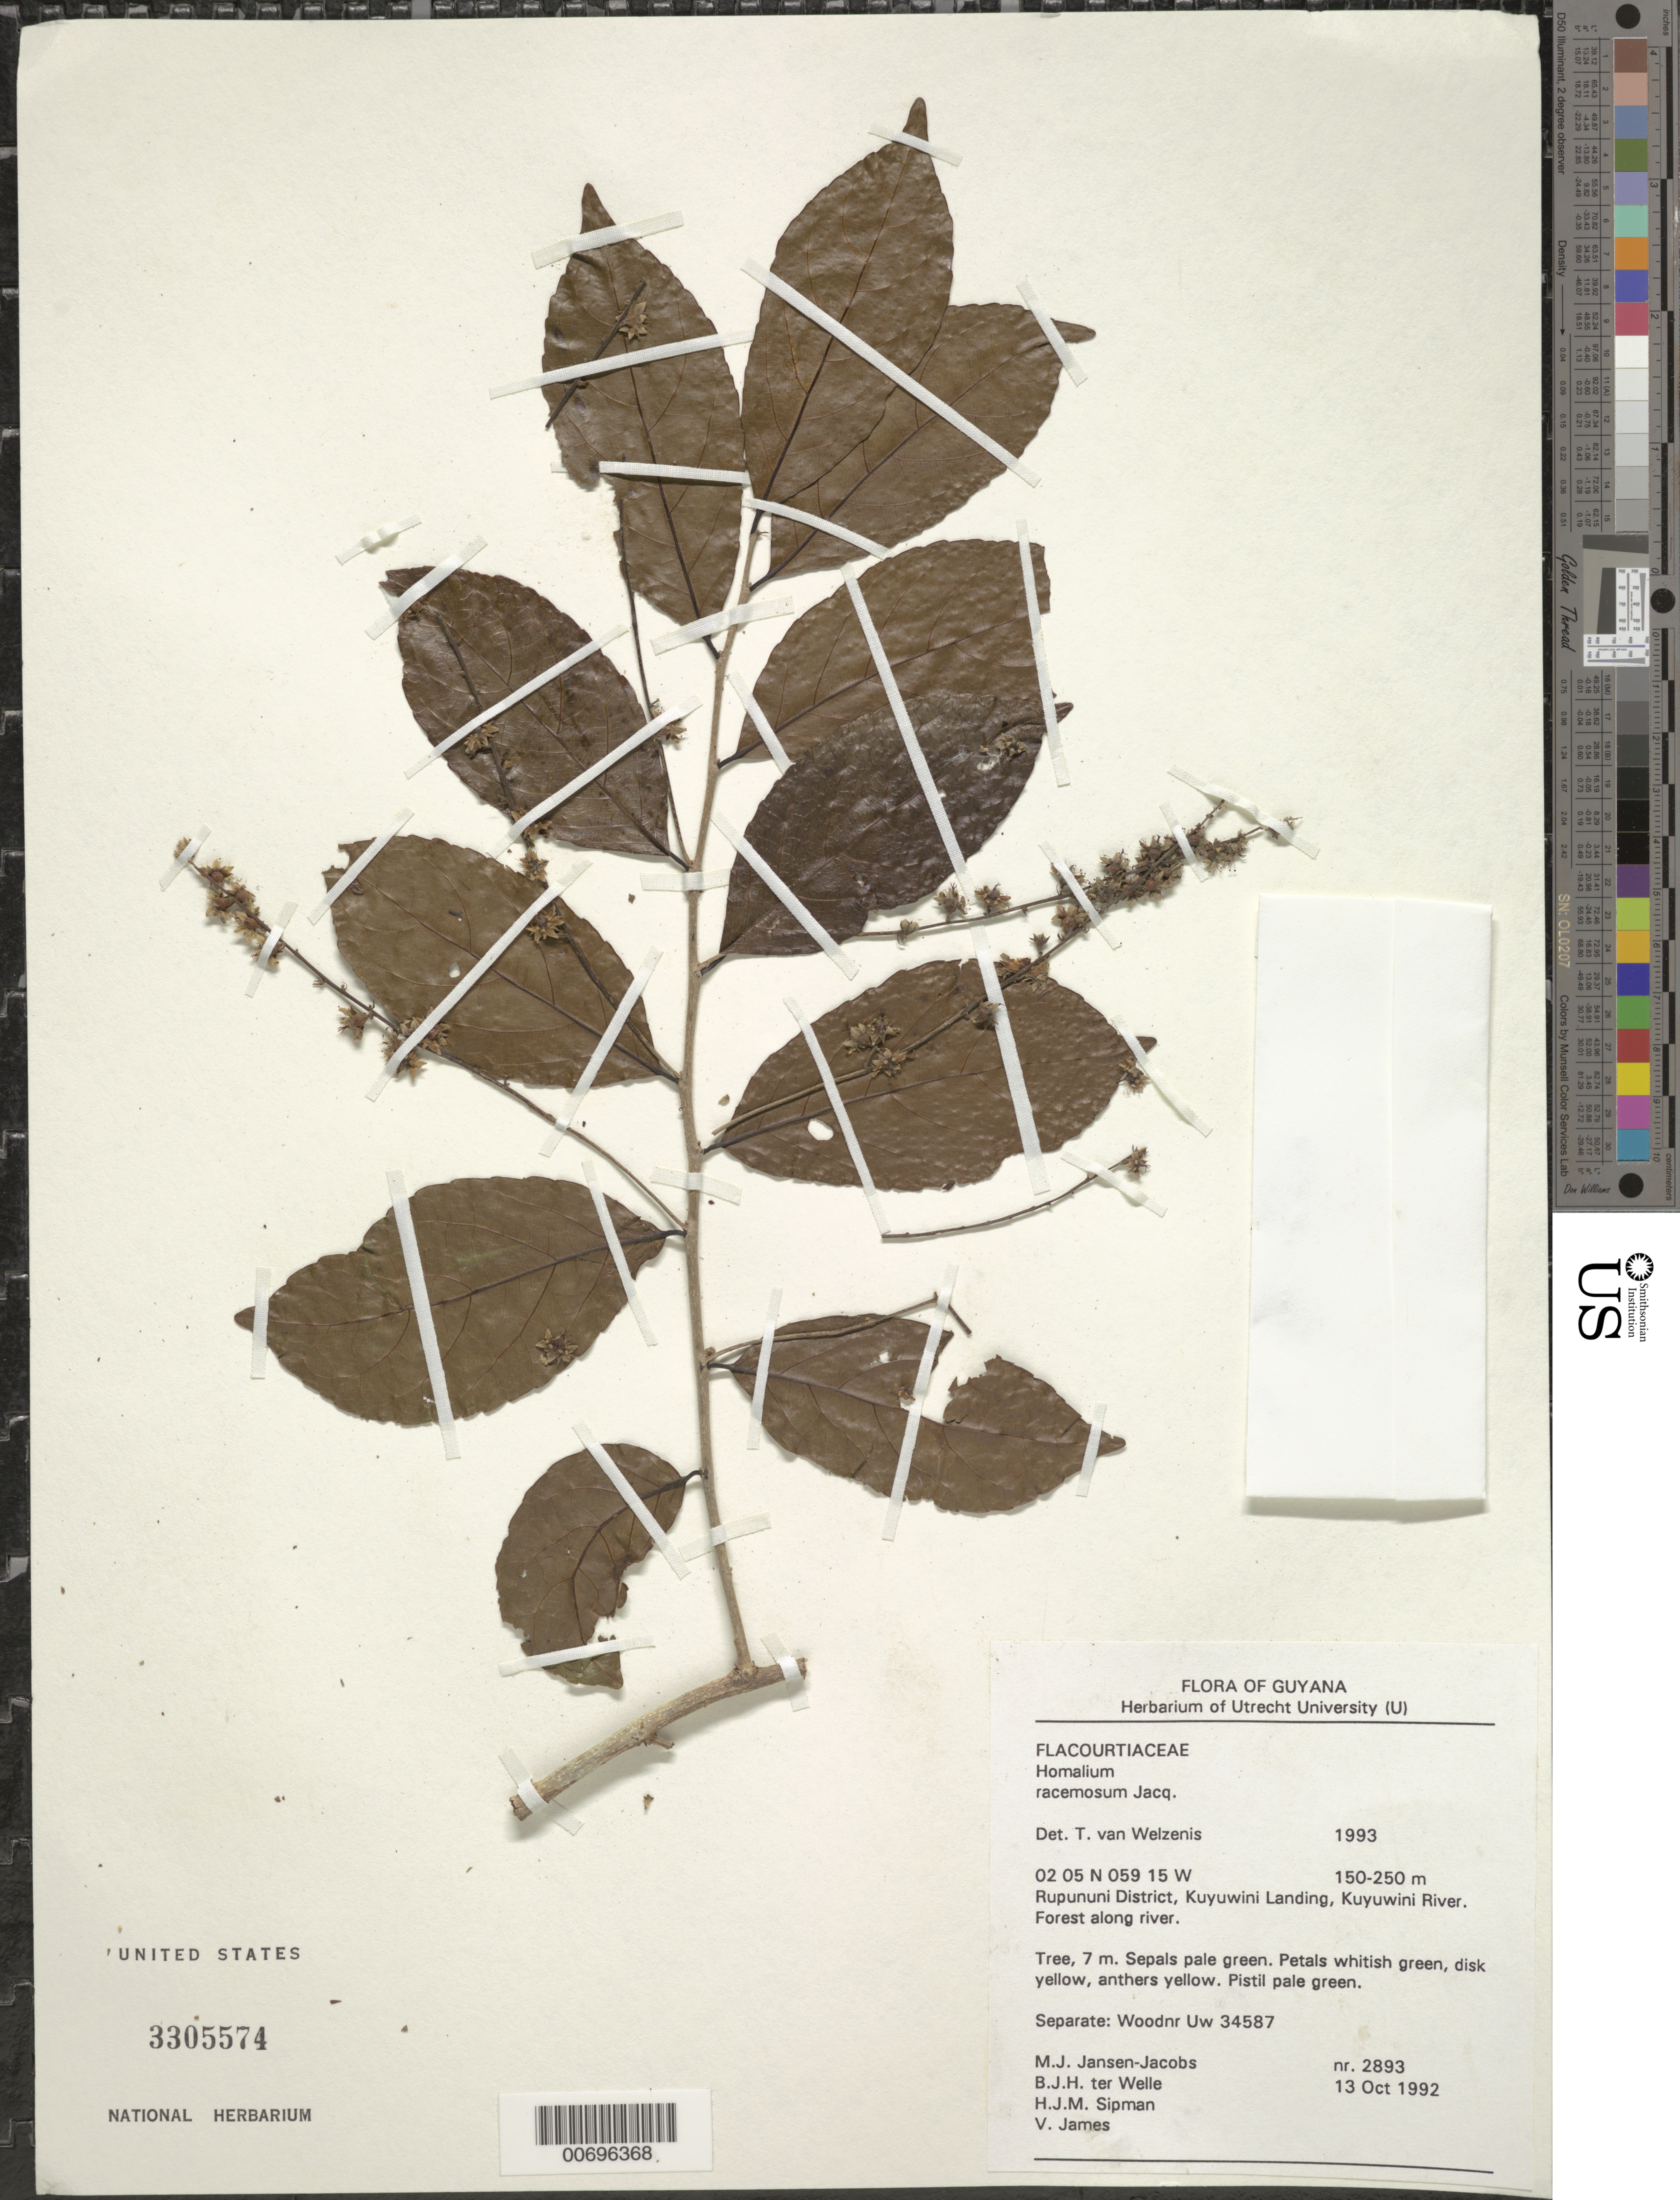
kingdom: Plantae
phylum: Tracheophyta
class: Magnoliopsida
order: Malpighiales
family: Salicaceae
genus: Homalium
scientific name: Homalium racemosum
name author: Jacq.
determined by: van Welzenis, T.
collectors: M. J. Jansen-Jacobs, B. Welle, H. J. M. Sipman & V. James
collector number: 2893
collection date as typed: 13-Oct-92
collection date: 1992-10-13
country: Guyana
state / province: U. Takutu-U. Essequibo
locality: Kuyuwini Landing, Kuyuwini River, Rupununi District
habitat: Forest along river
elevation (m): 150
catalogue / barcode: US 3305574